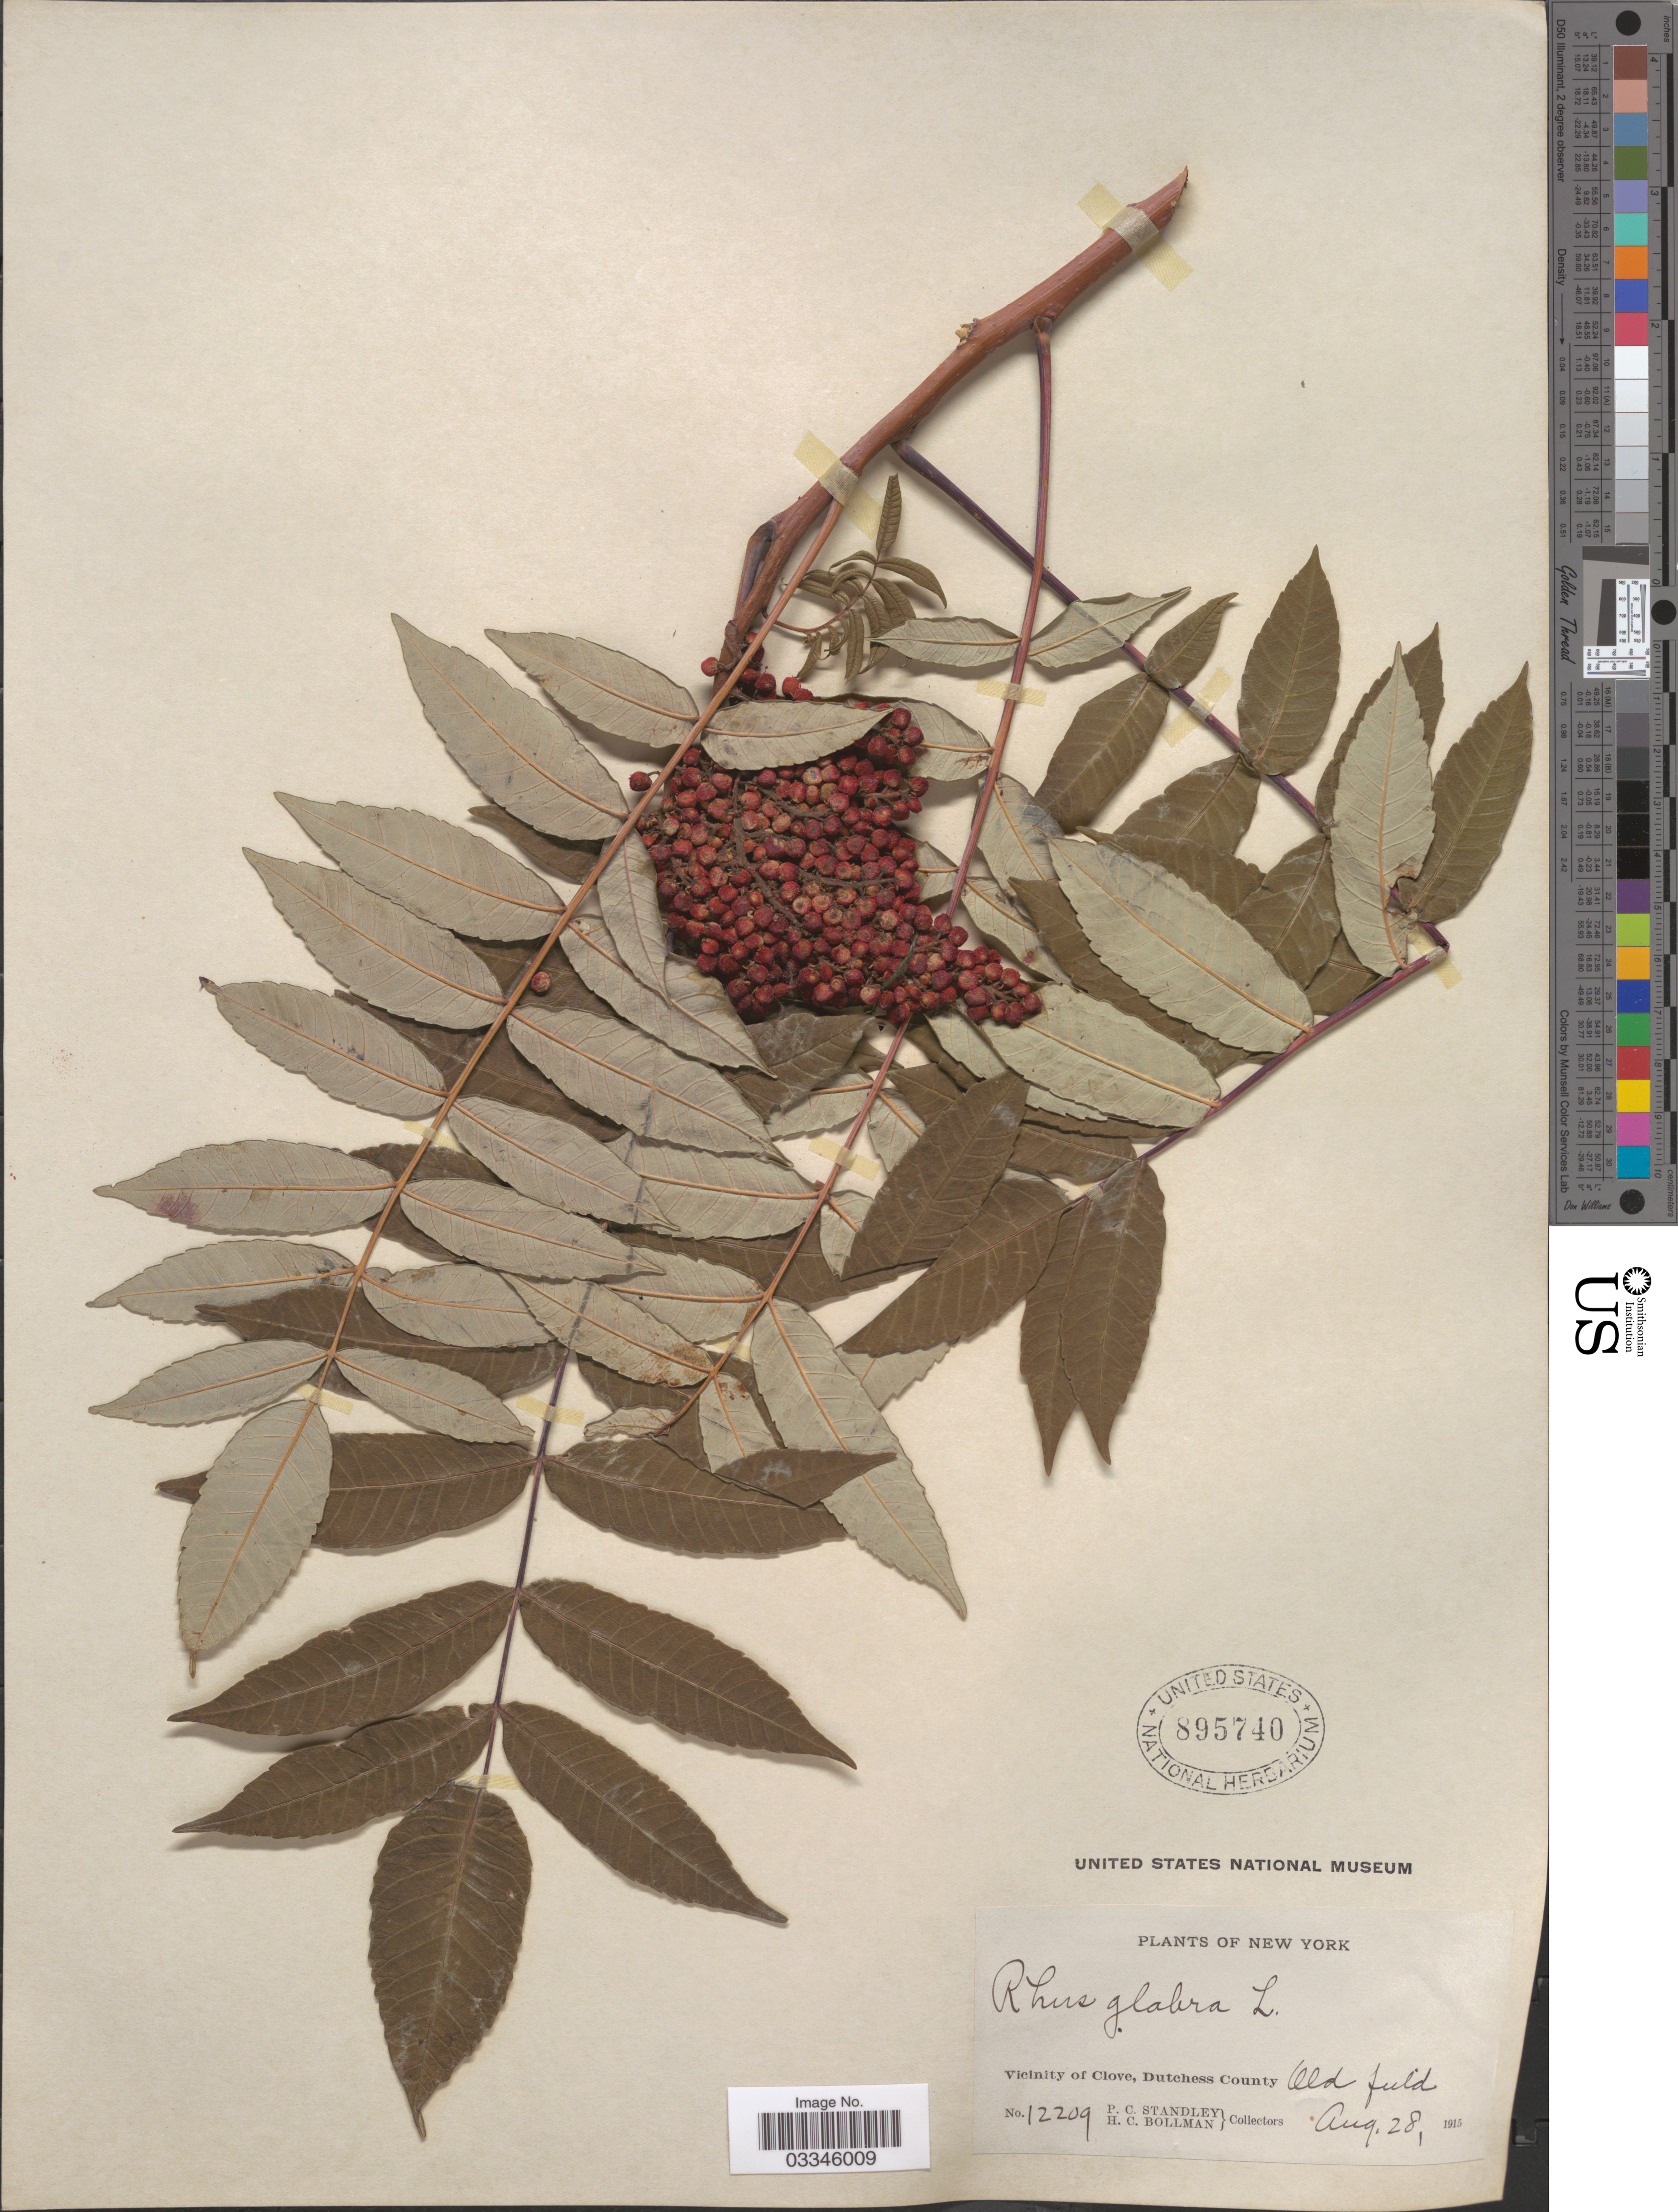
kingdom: Plantae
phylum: Tracheophyta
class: Magnoliopsida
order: Sapindales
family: Anacardiaceae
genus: Rhus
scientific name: Rhus glabra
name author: L.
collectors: P. C. Standley & H. C. Bollman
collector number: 12209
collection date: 1915-08-28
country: United States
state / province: New York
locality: Vicinity of Clove, Dutchess County.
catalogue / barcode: US 895740